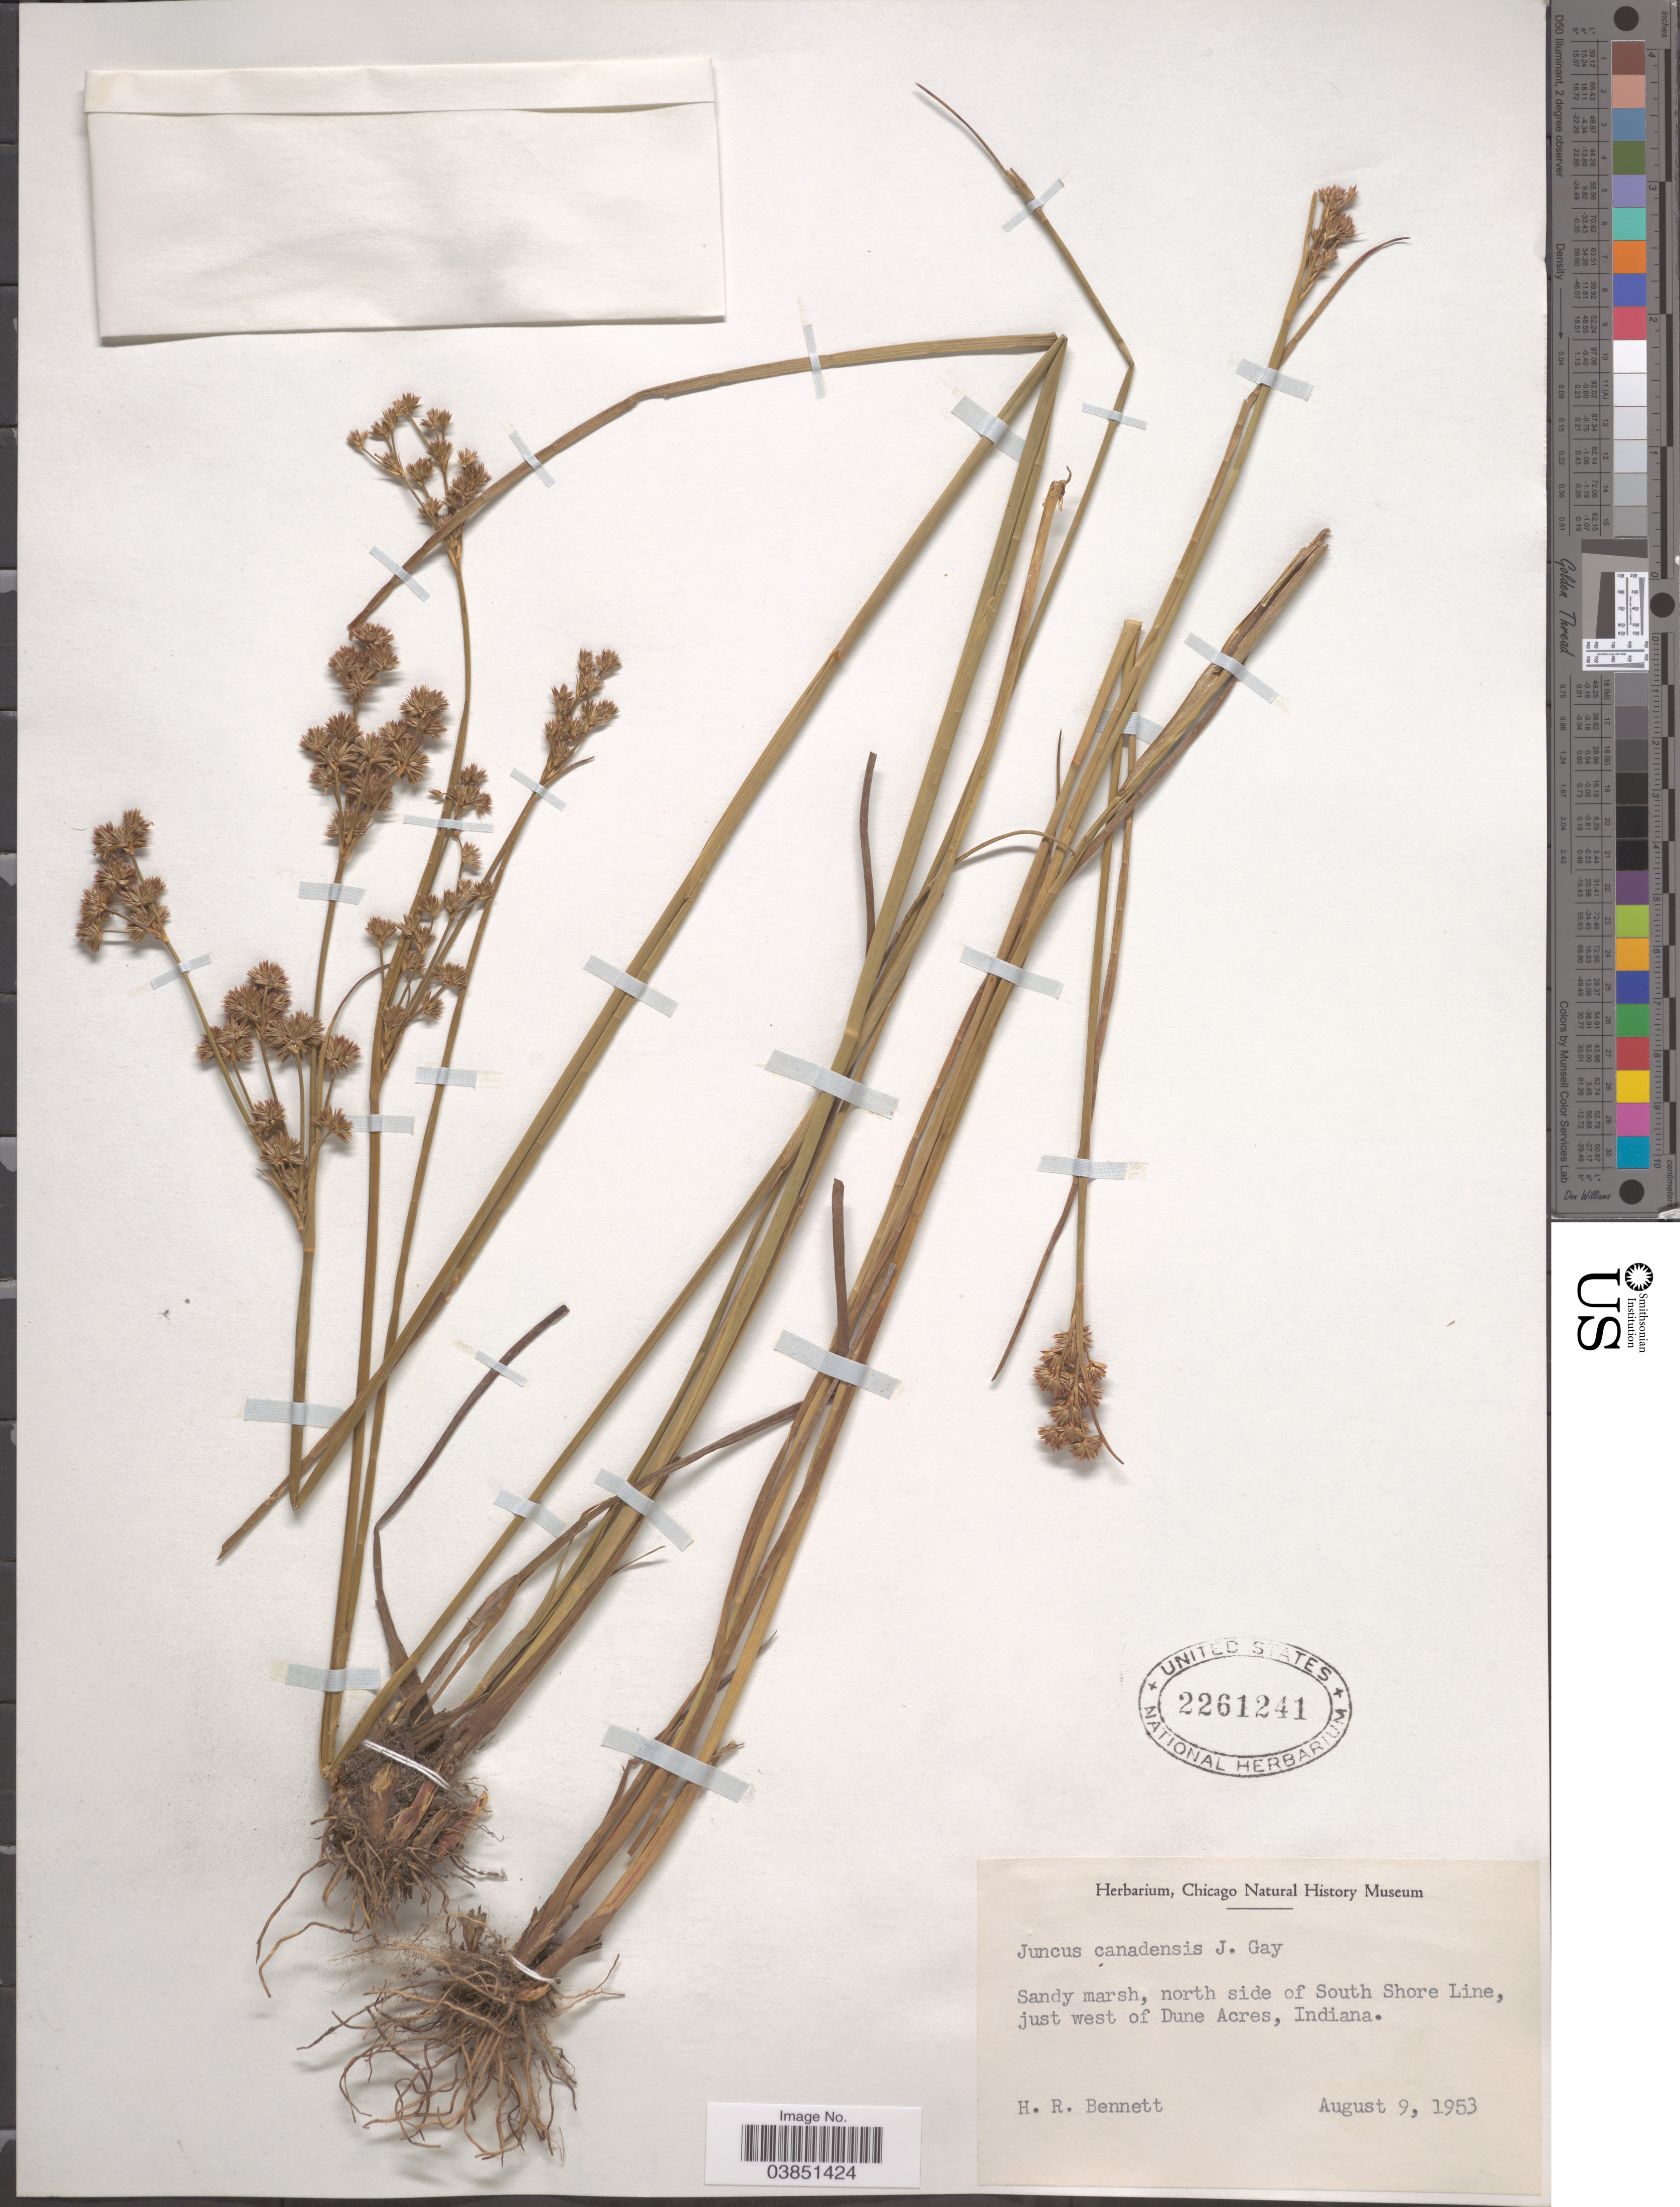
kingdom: Plantae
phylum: Tracheophyta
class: Liliopsida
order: Poales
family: Juncaceae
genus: Juncus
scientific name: Juncus canadensis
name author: J. Gay ex Laharpe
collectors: H. R. Bennett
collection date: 1953-08-09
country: United States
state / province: Indiana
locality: North side of South Shore Line, just west of Dune Acres.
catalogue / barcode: US 2261241